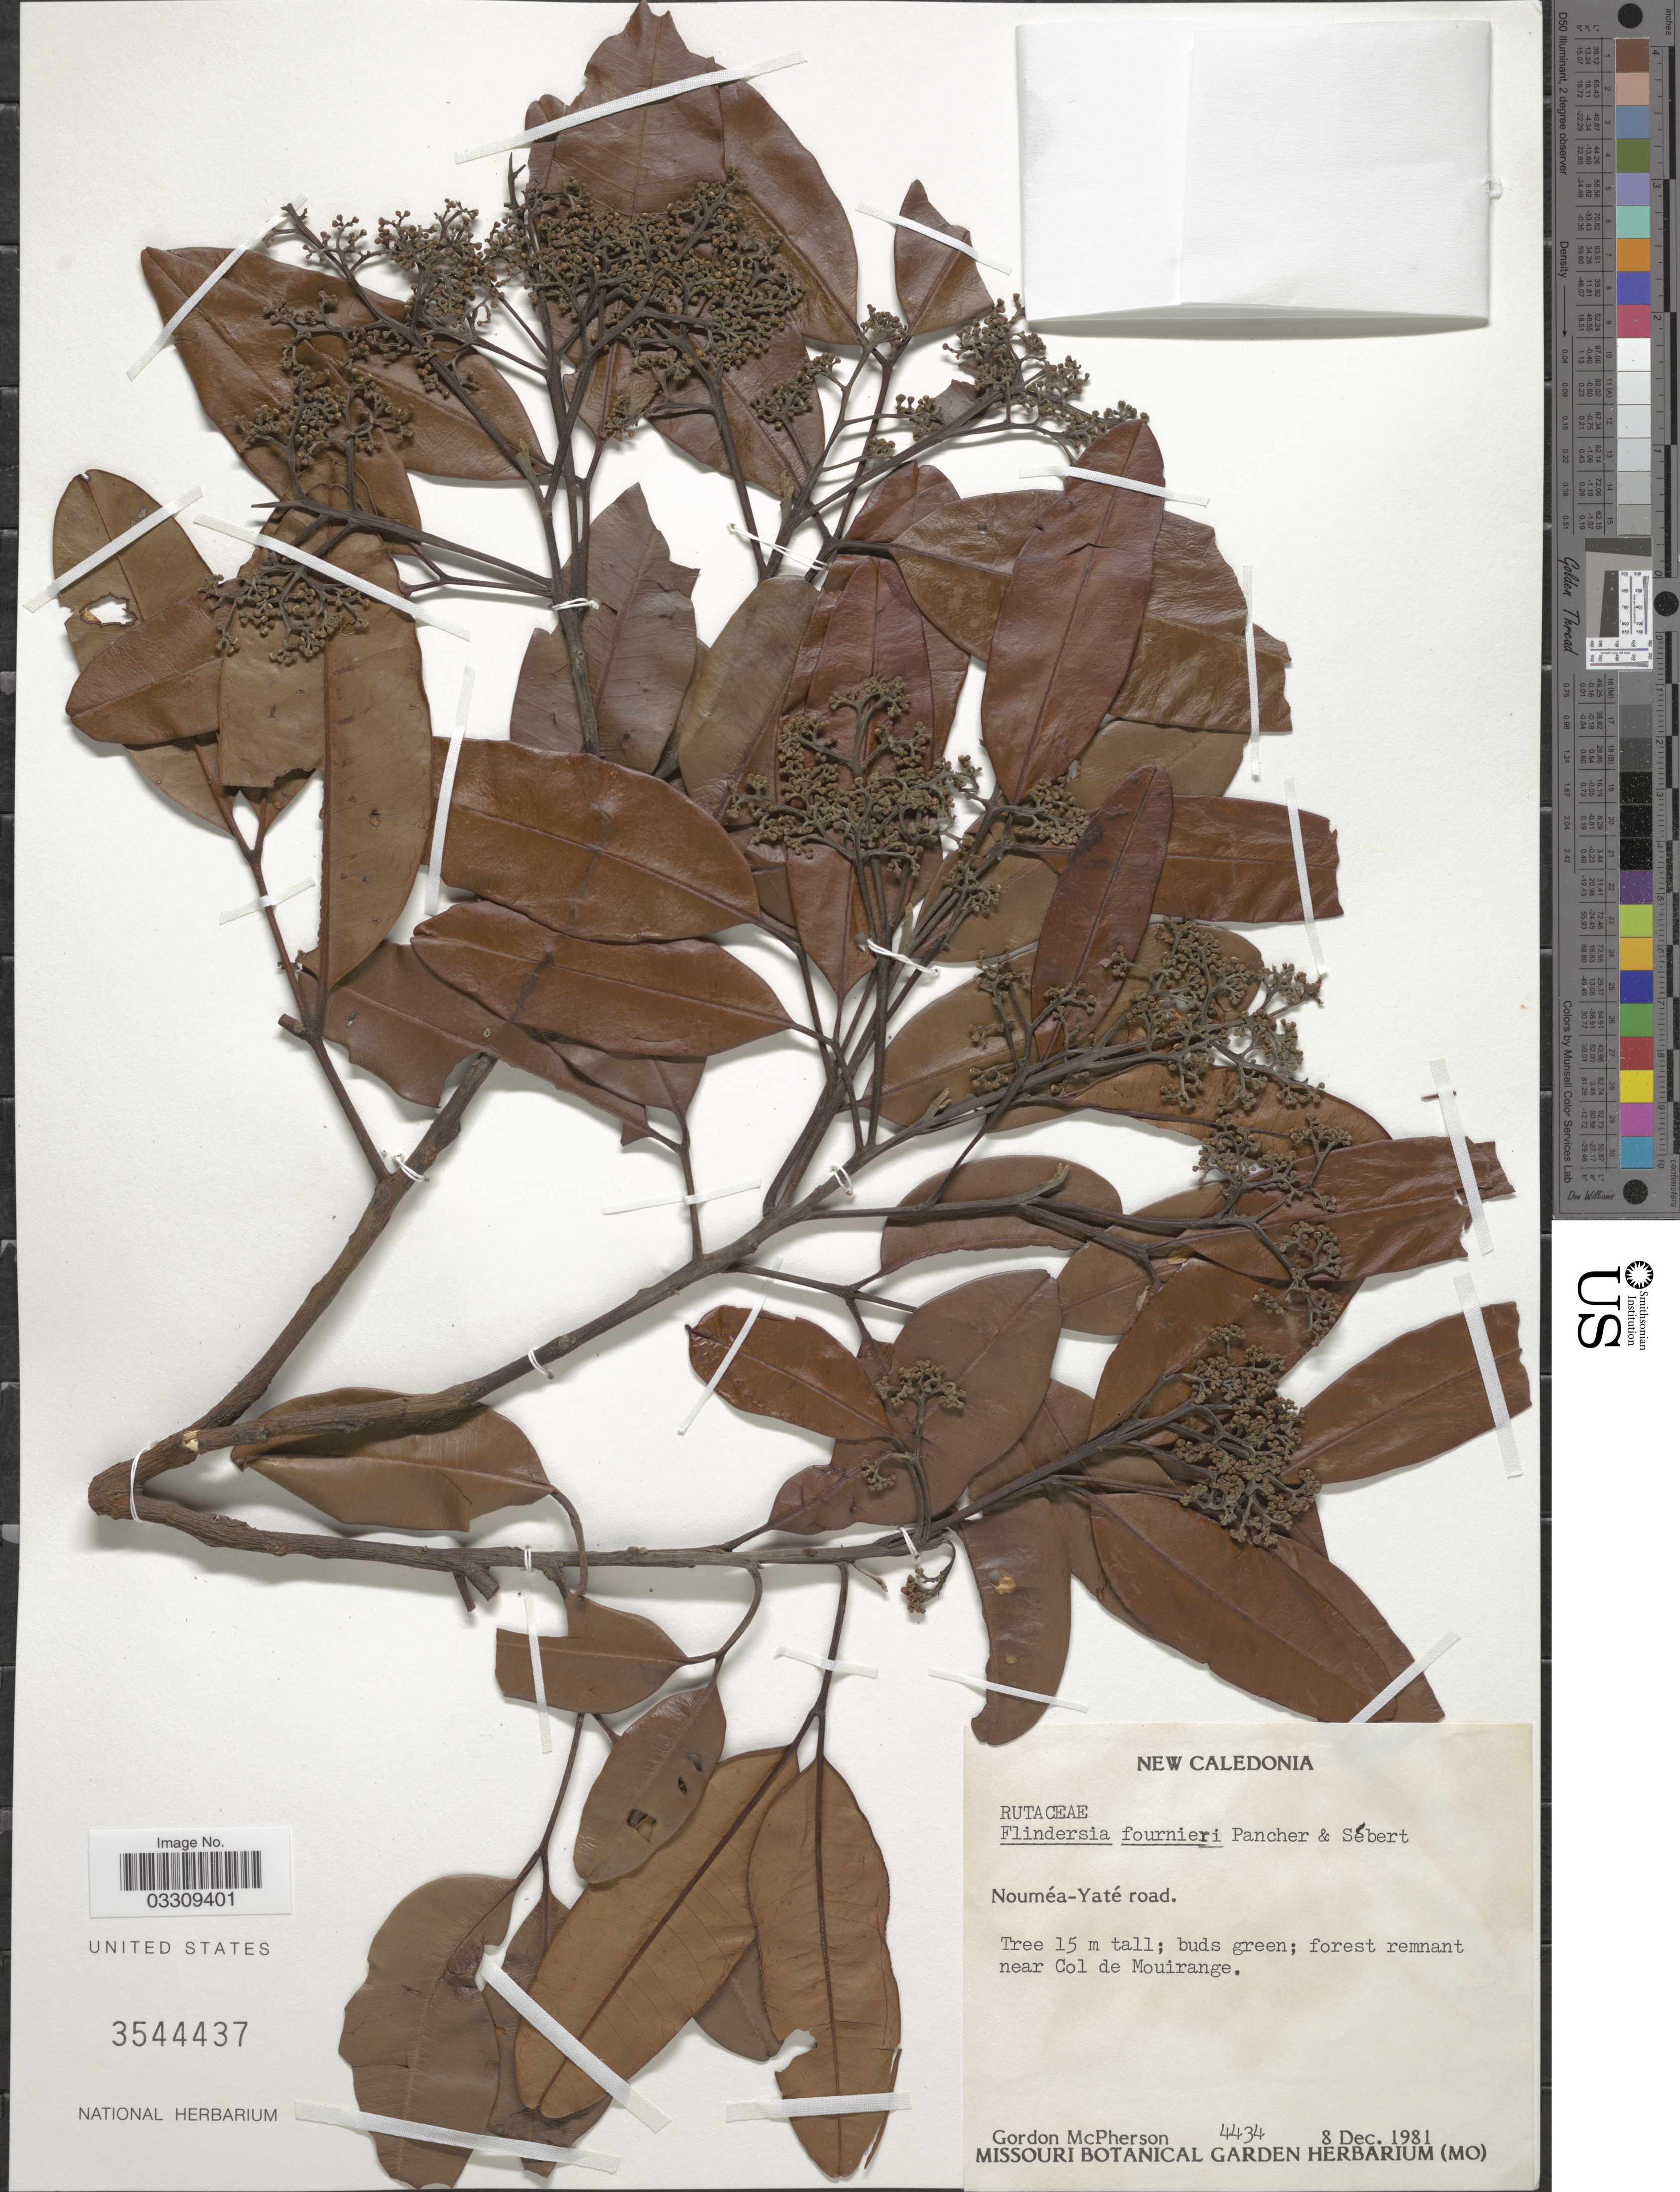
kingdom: Plantae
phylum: Tracheophyta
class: Magnoliopsida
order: Sapindales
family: Rutaceae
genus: Flindersia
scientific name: Flindersia fournieri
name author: Pancher & Sebert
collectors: G. McPherson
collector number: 4434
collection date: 1981-12-08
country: New Caledonia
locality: New Caledonia. Mouméa-Yaté road. Forest remnant near Col de Mouirange.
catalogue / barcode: US 3544437